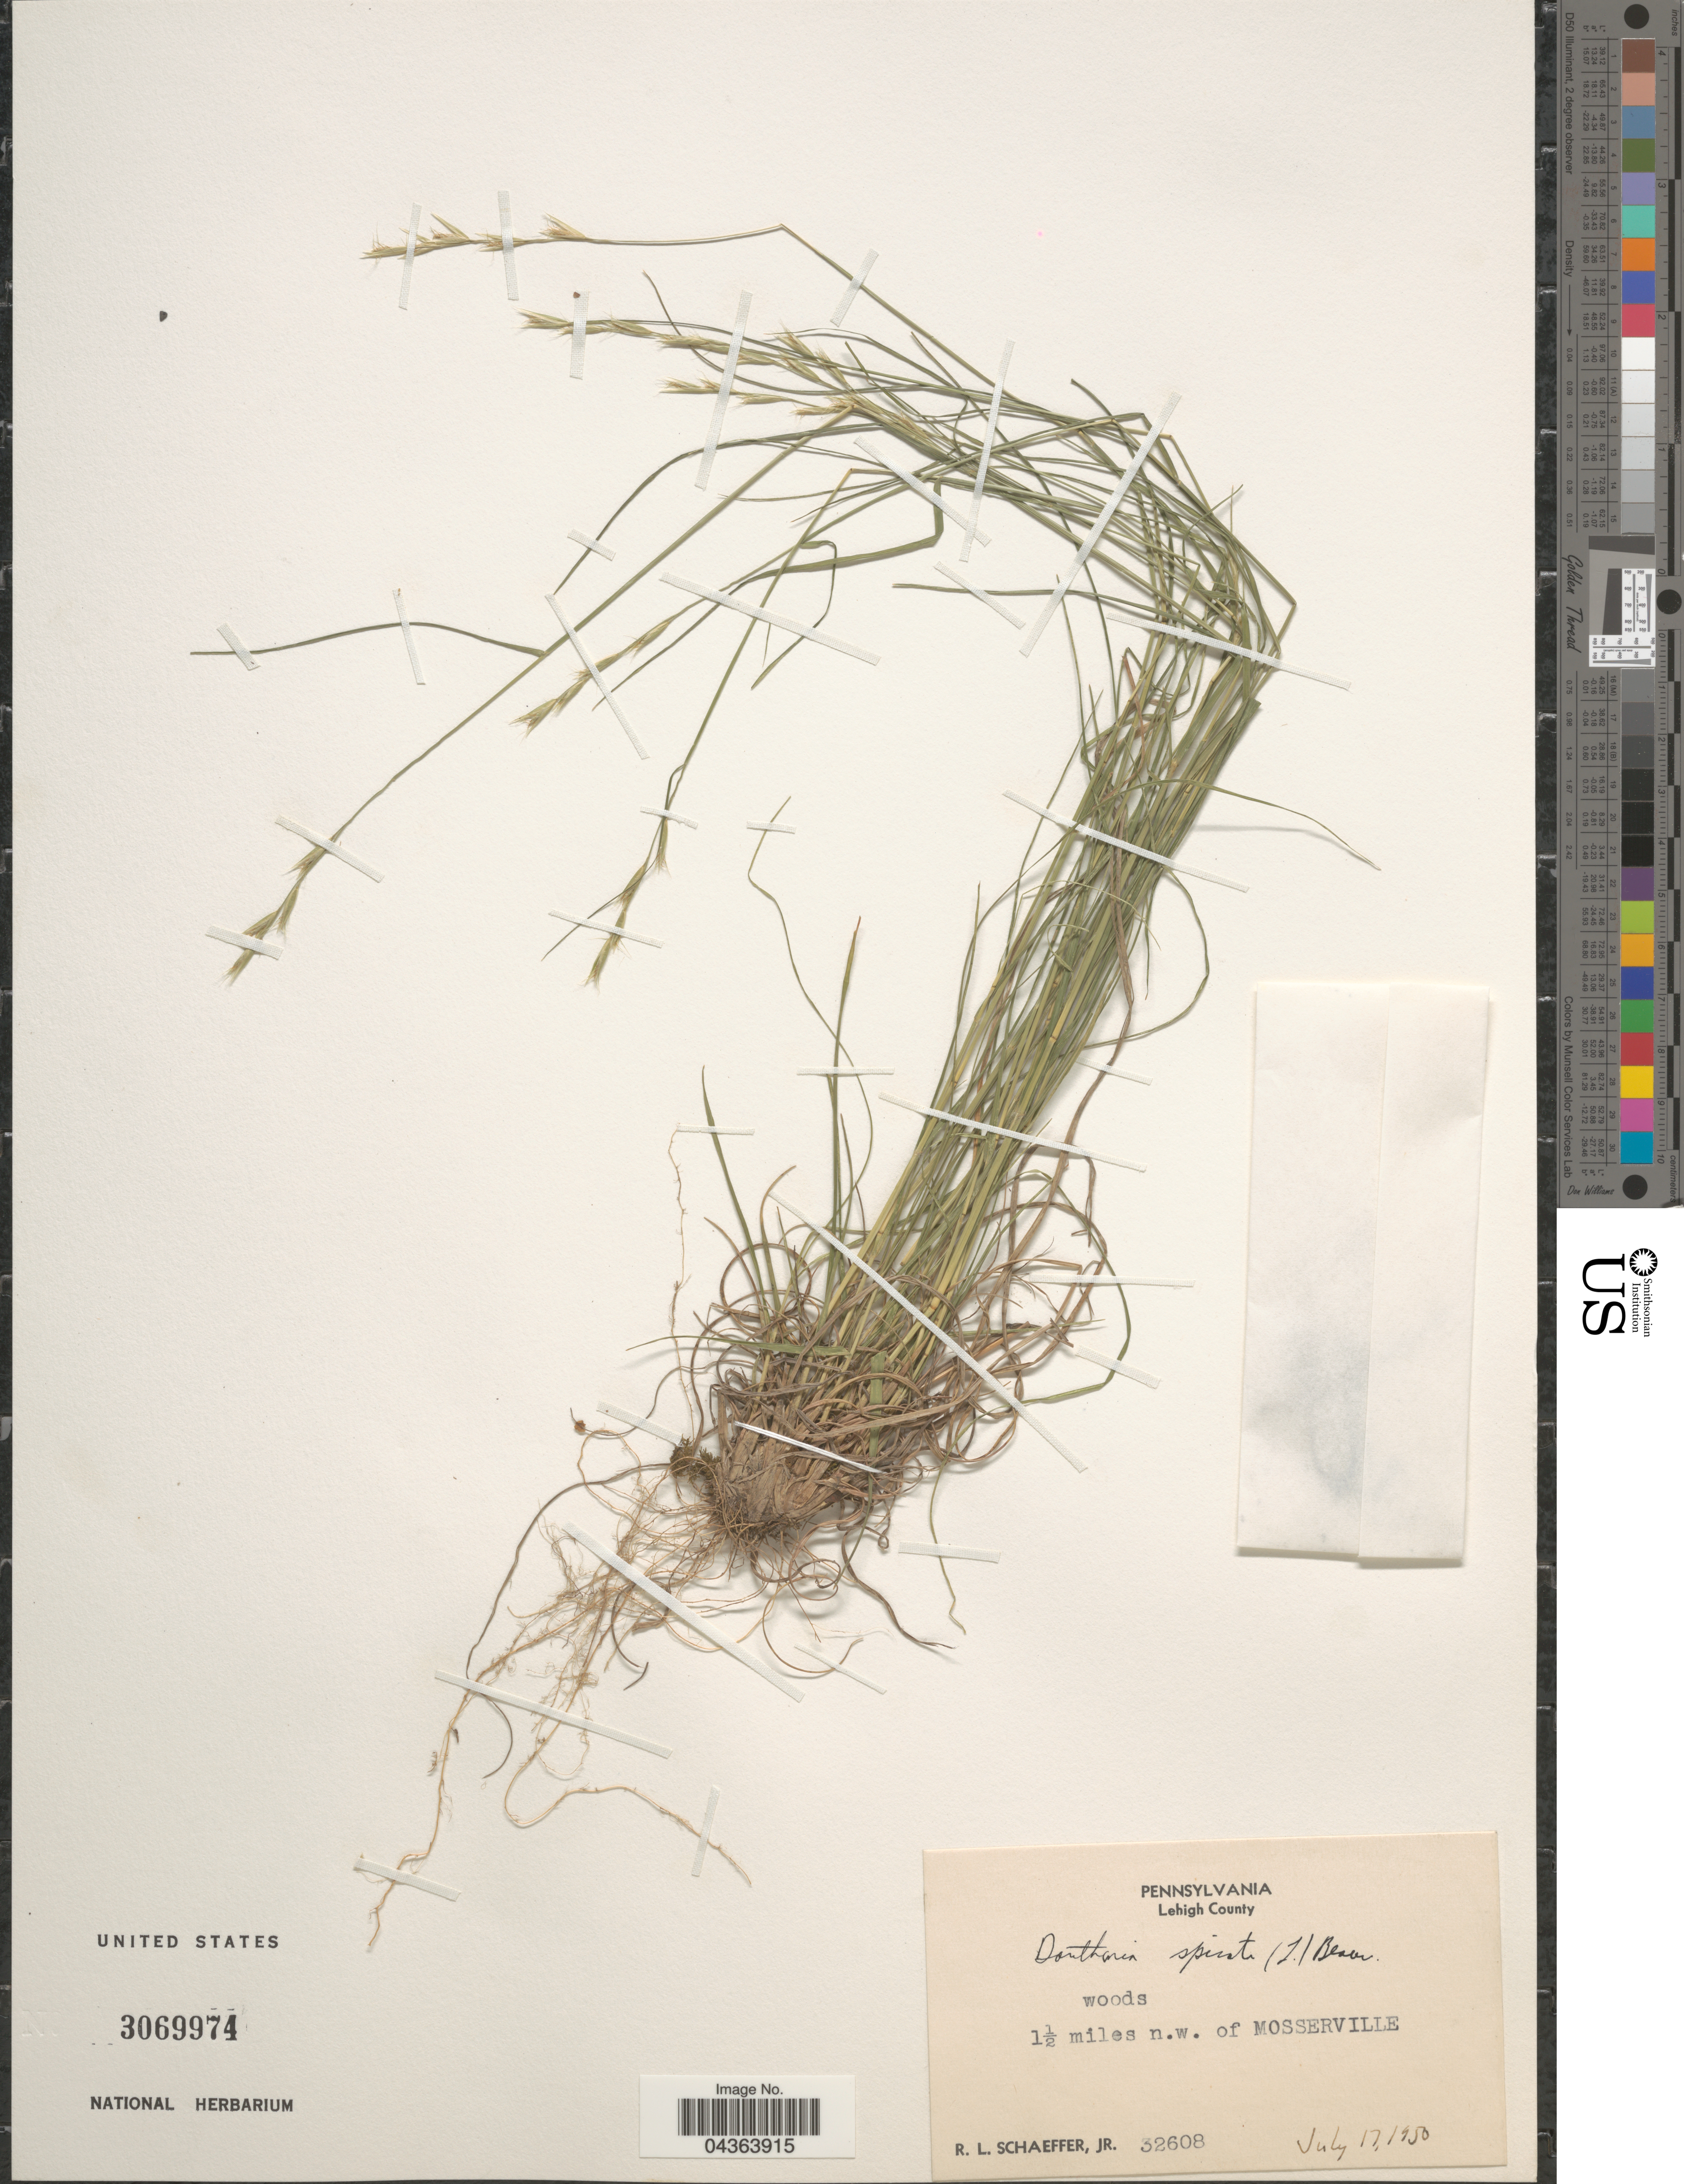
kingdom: Plantae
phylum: Tracheophyta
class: Liliopsida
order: Poales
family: Poaceae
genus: Danthonia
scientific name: Danthonia spicata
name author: (L.) P. Beauv. ex Roem. & Schult.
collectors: R. L. Schaeffer Jr.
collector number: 32608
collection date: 1950-07-17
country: United States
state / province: Pennsylvania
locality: Lehigh County. 1½ miles n.w. of Mosserville.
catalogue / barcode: US 3069974